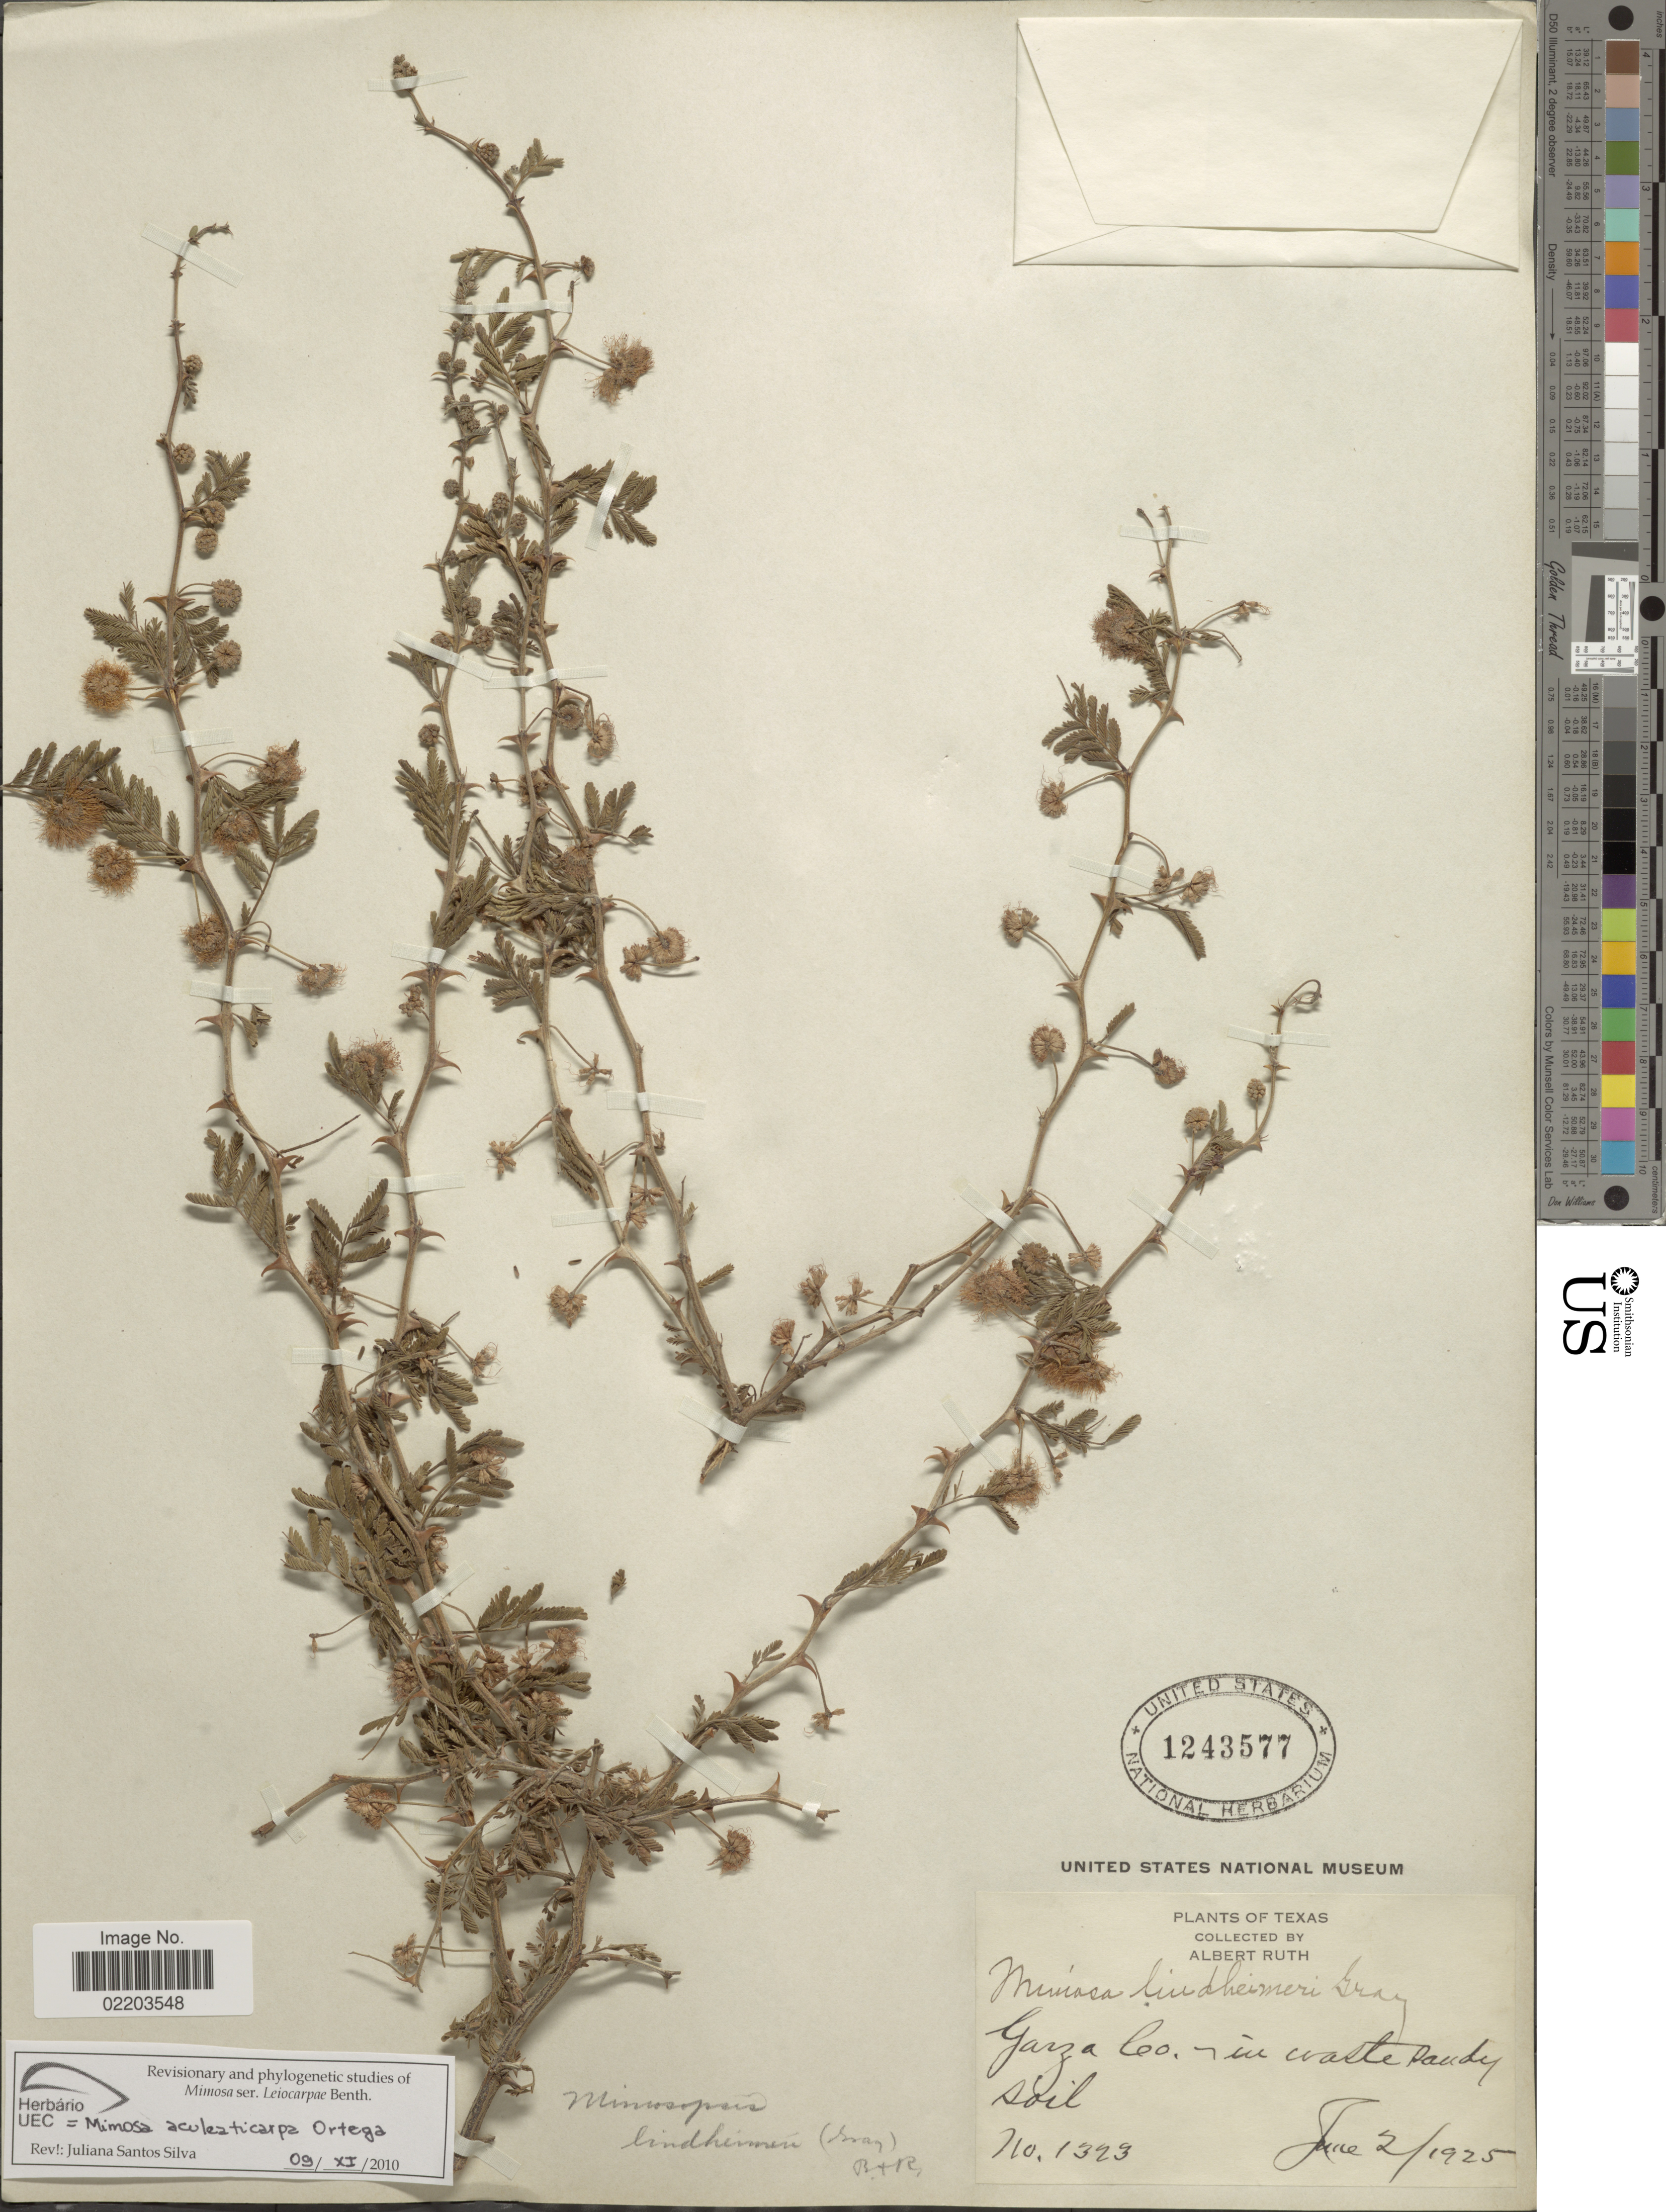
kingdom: Plantae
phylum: Tracheophyta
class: Magnoliopsida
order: Fabales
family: Fabaceae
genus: Mimosa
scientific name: Mimosa aculeaticarpa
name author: Ortega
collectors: A. Ruth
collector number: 1323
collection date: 1925-06-02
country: United States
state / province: Texas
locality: Garza Co.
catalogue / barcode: US 1243577